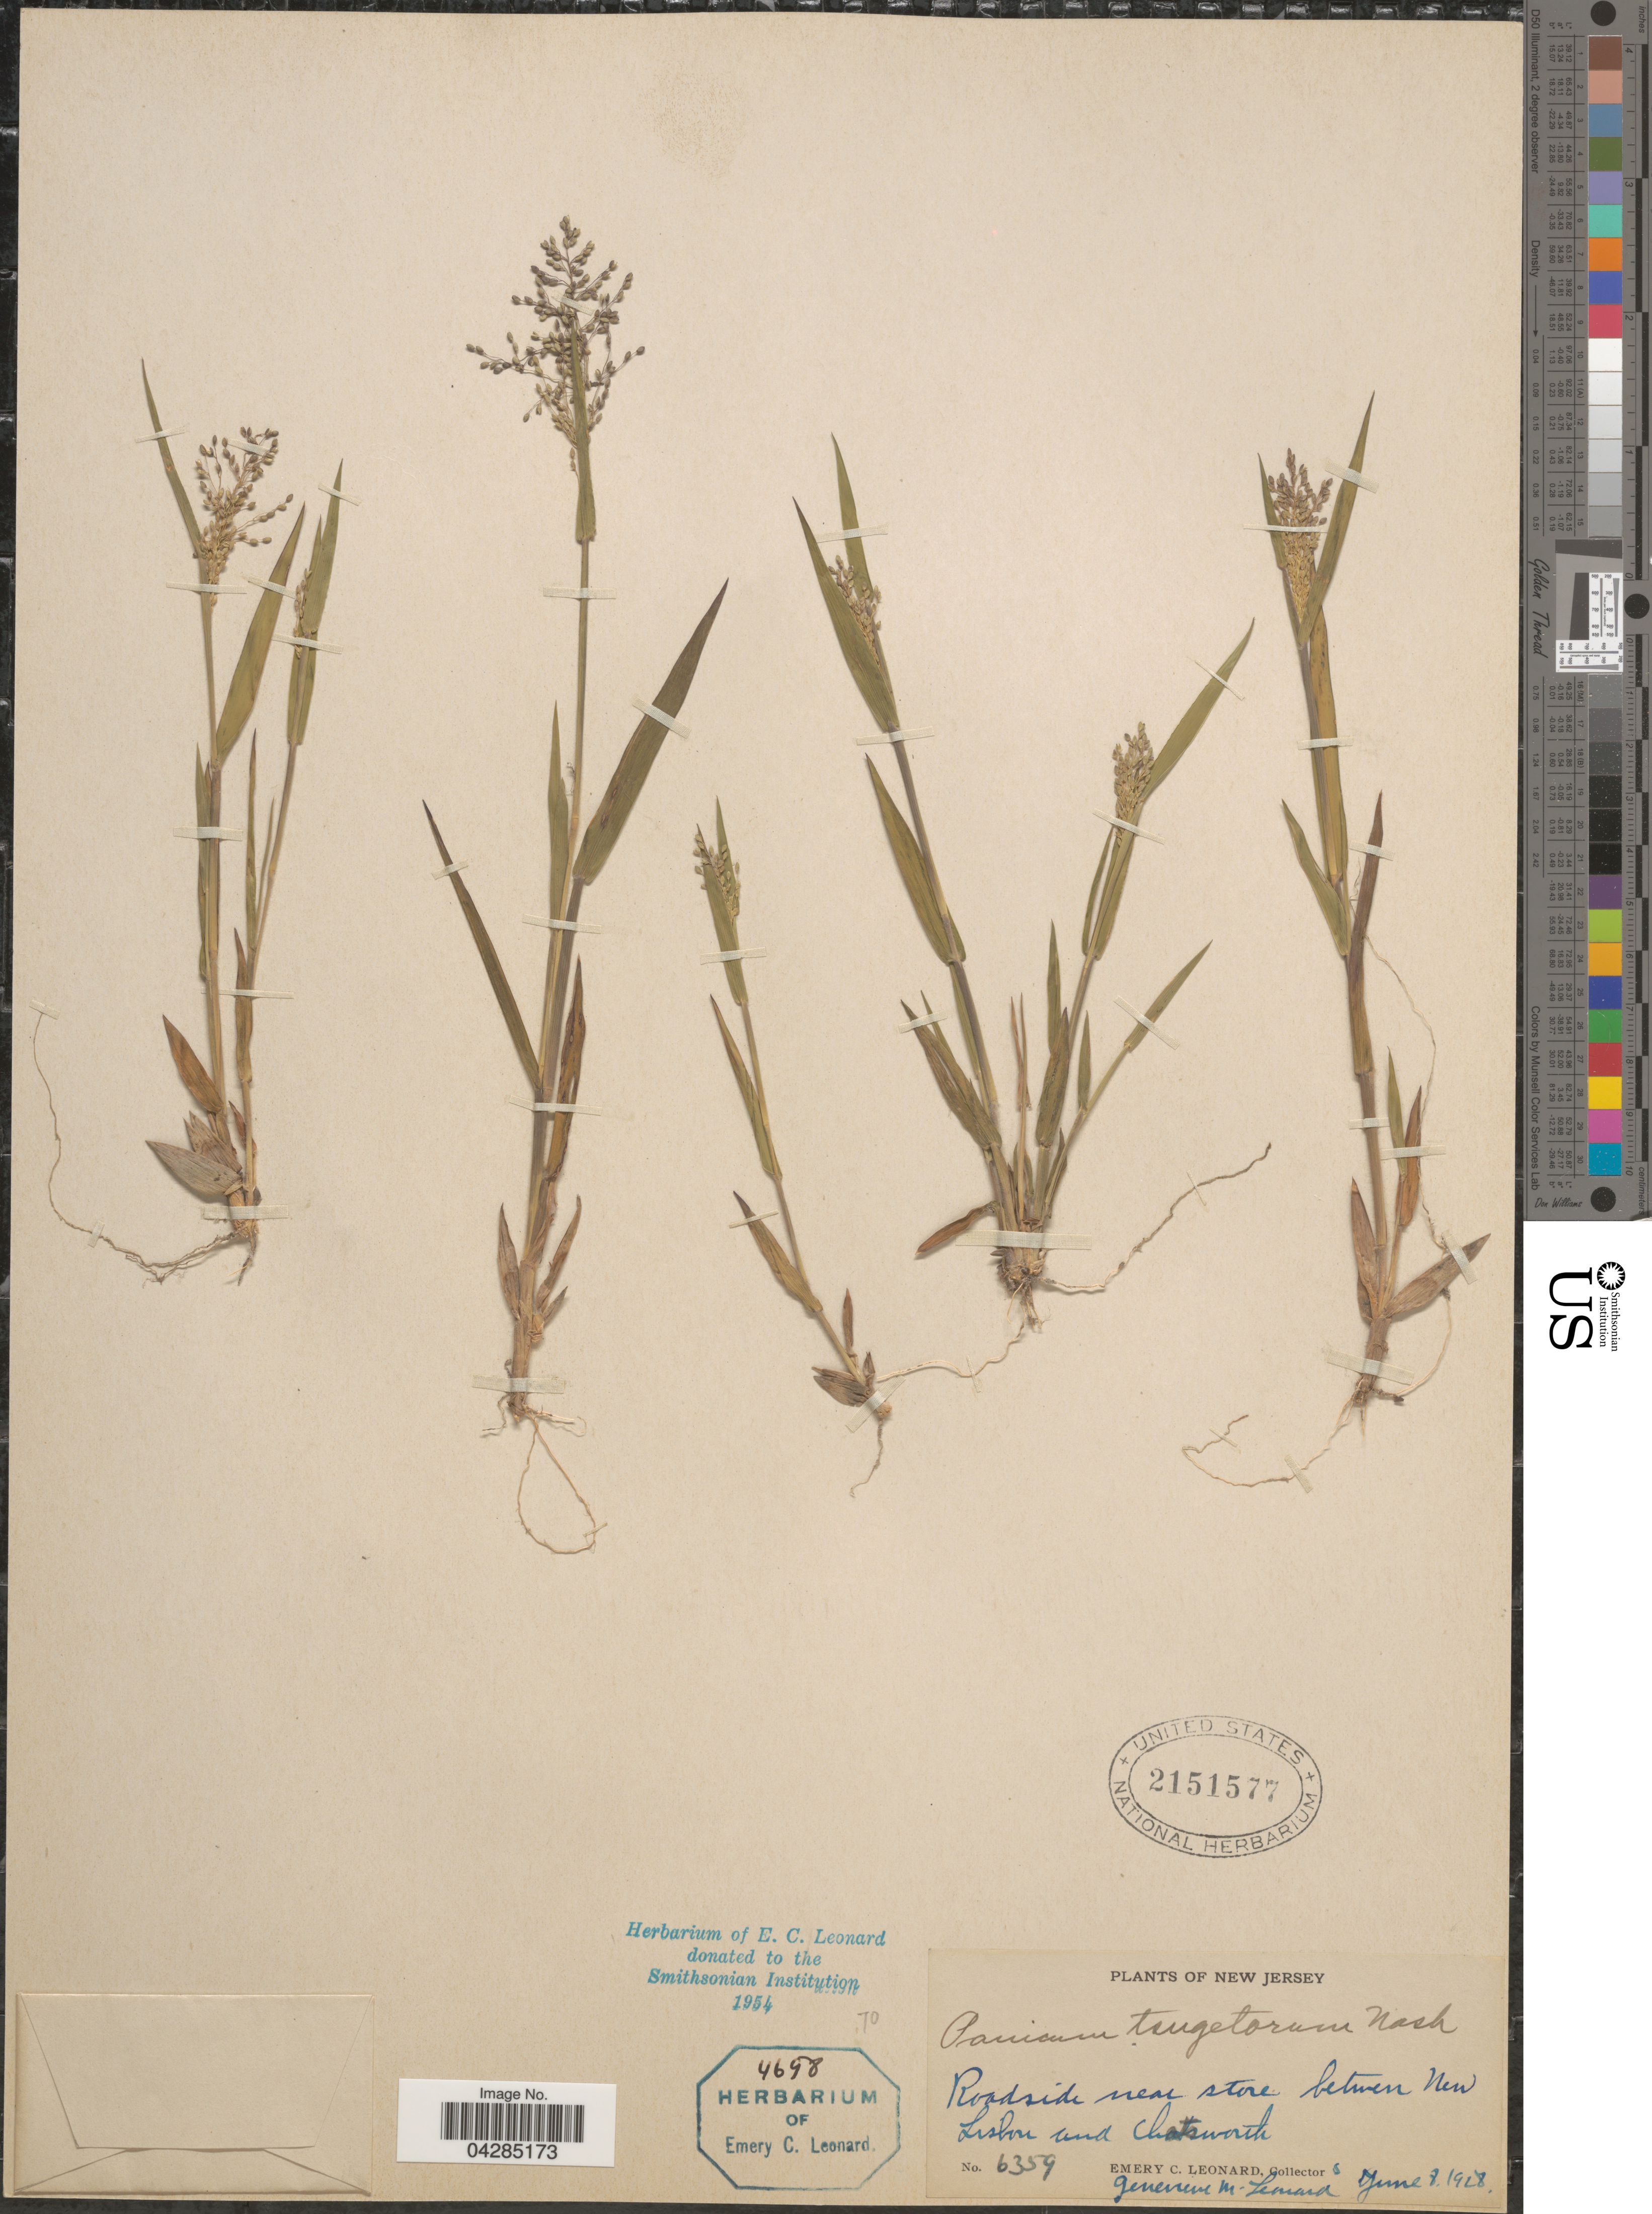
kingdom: Plantae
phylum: Tracheophyta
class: Liliopsida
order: Poales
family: Poaceae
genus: Dichanthelium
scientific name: Dichanthelium portoricense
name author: (Desv. ex Ham.) B.F. Hansen & Wunderlin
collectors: E. C. Leonard & G. M. Leonard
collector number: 6359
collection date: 1928-06-08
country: United States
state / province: New Jersey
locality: Roadside near store between New Lisbon and Chatsworth.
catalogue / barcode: US 2151577